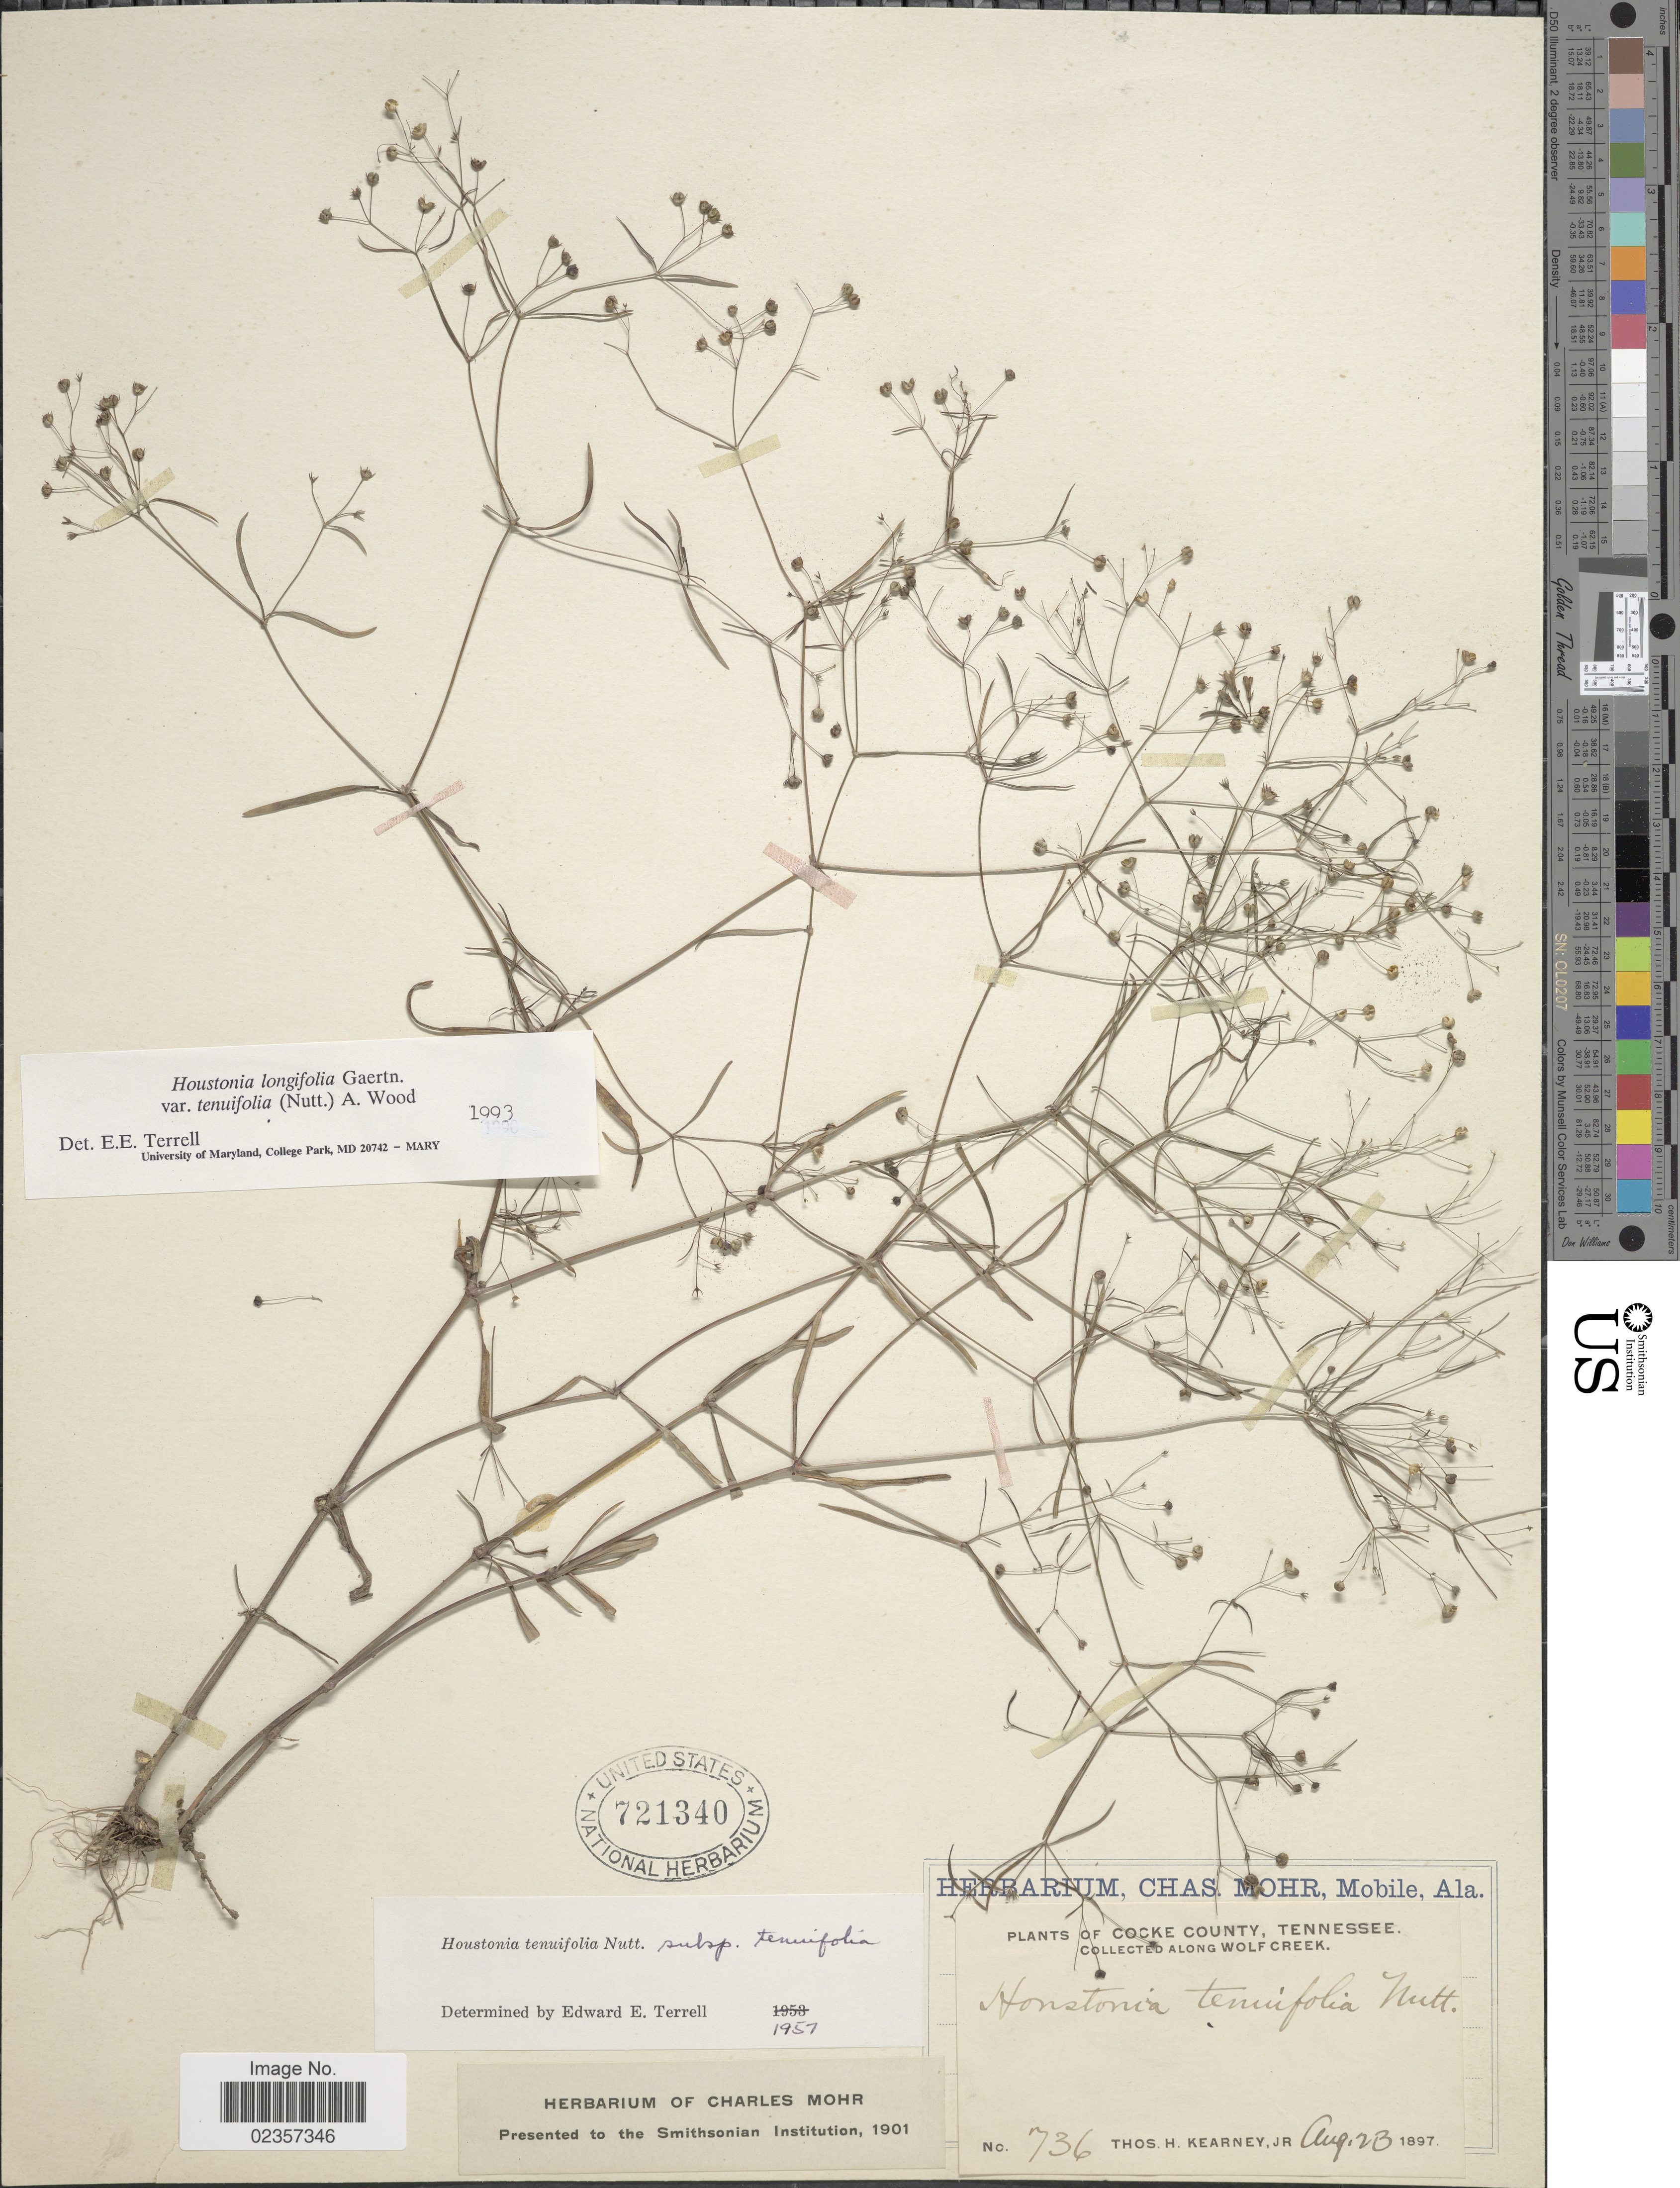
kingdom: Plantae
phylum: Tracheophyta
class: Magnoliopsida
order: Gentianales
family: Rubiaceae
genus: Houstonia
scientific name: Houstonia longifolia var. tenuifolia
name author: (Nutt.) Alph. Wood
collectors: T. H. Kearney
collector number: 736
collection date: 1897-08-23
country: United States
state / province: Tennessee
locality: Cocke County, along Wolf Creek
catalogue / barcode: US 721340